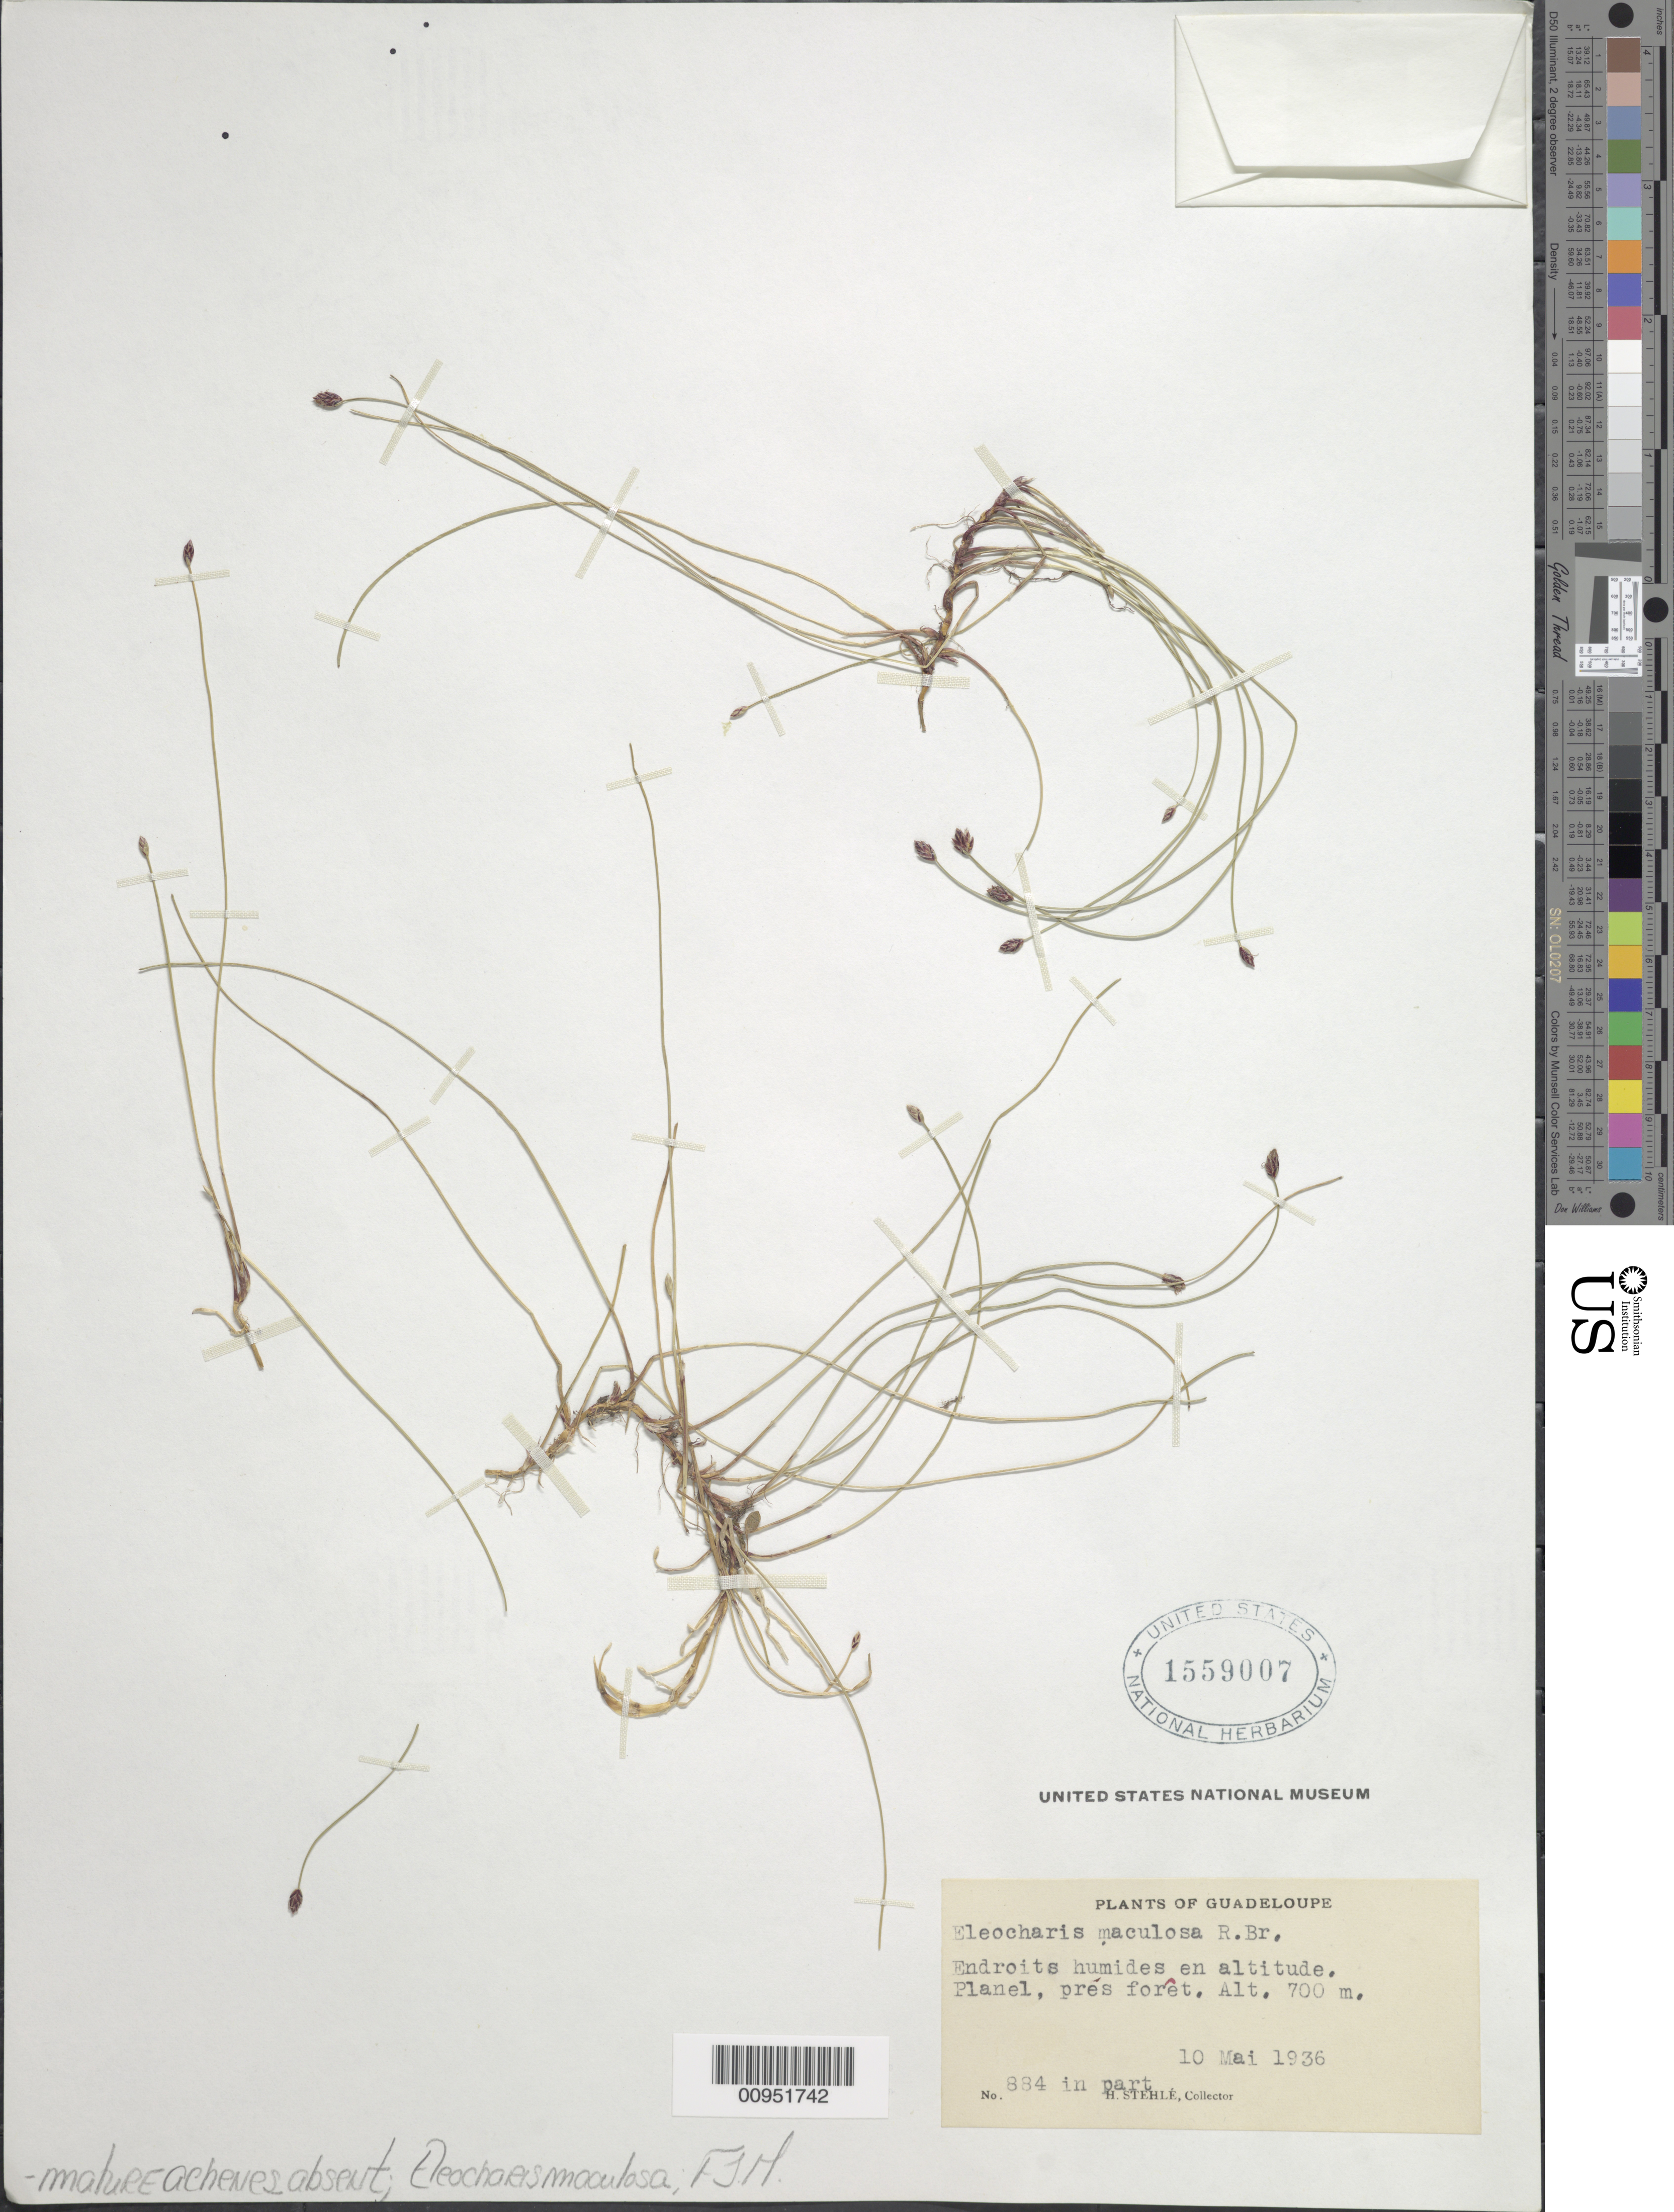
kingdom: Plantae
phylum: Tracheophyta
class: Liliopsida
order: Poales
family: Cyperaceae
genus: Eleocharis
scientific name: Eleocharis maculosa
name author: (Vahl) Roem. & Schult.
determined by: Menapace, F. J.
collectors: H. Stehlé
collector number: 884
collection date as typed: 10 May 1936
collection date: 1936-05-10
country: Guadeloupe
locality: Planel, pres forêt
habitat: Endroits humides en altitude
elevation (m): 700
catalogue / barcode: US 1559007